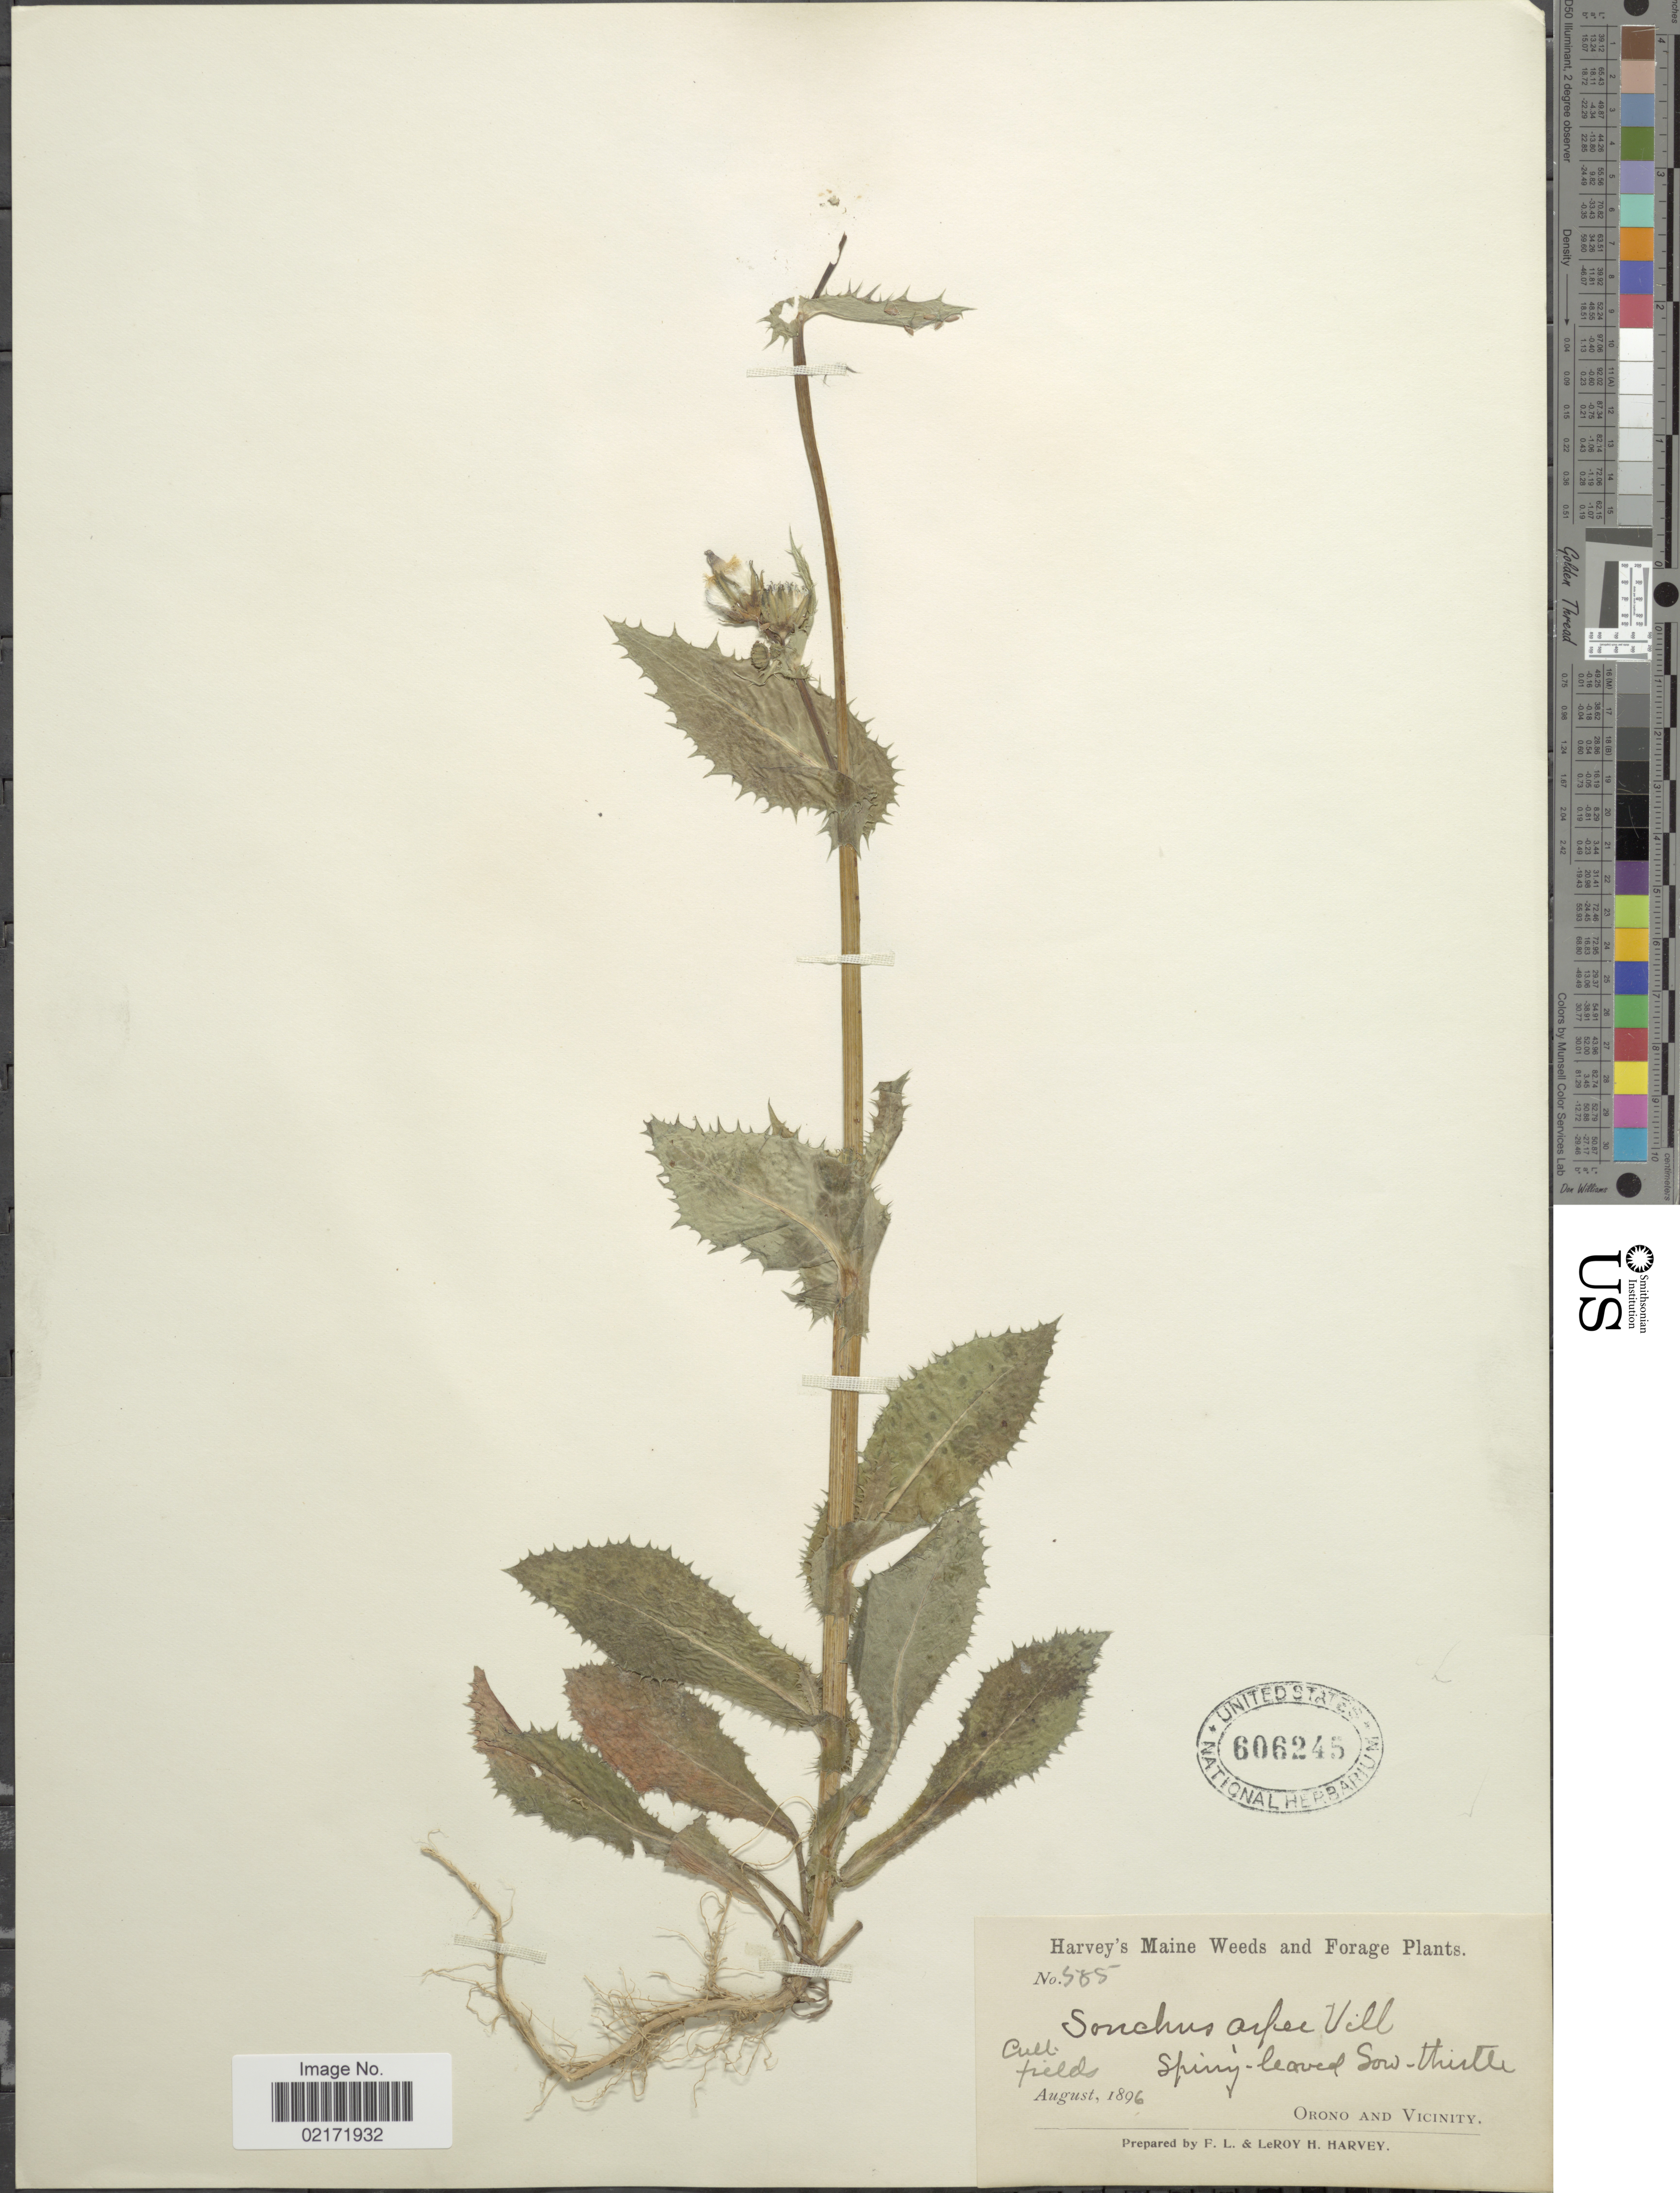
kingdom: Plantae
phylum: Tracheophyta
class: Magnoliopsida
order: Asterales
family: Asteraceae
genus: Sonchus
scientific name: Sonchus asper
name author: (L.) Hill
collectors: F. L. Harvey & L. H. Harvey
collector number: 585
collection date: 1896-08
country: United States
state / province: Maine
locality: Cult. fields, Orono and vicinity.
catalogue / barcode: US 606245